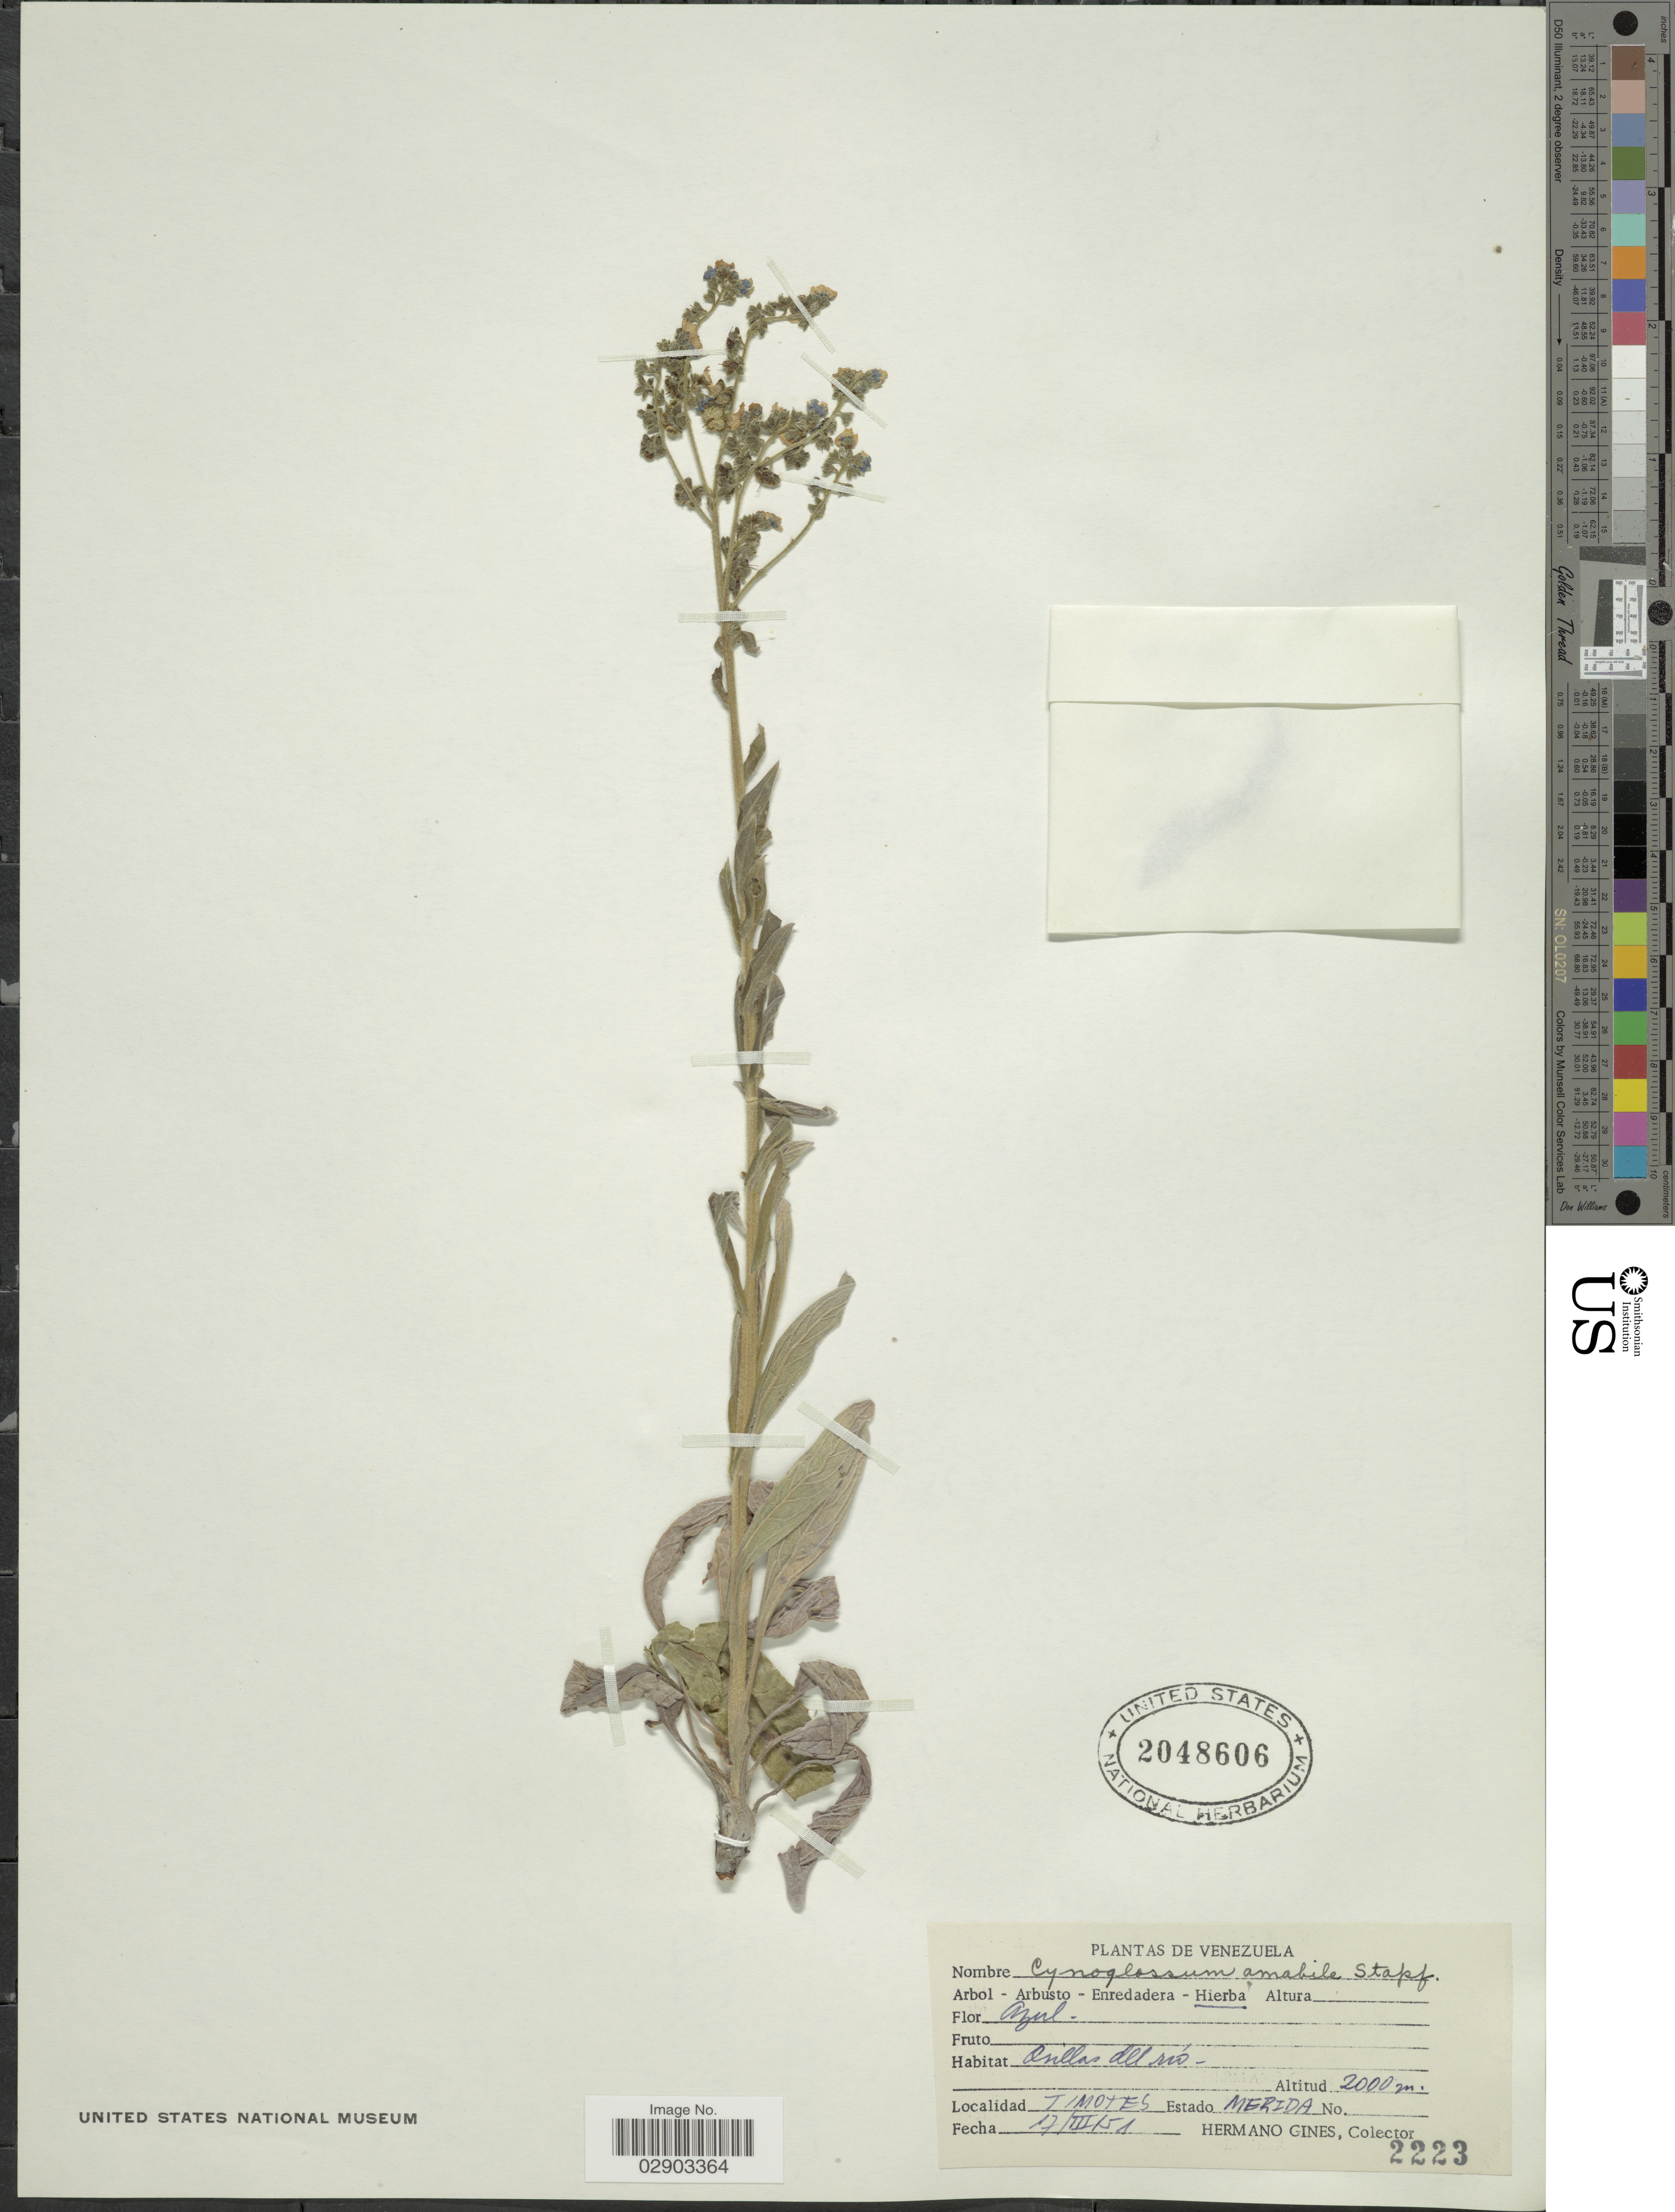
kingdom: Plantae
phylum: Tracheophyta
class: Magnoliopsida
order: Boraginales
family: Boraginaceae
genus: Cynoglossum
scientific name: Cynoglossum amabile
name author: Stapf & J.R. Drumm.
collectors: Bro. Gines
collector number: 2223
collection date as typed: Transcribed d/m/y: 17/3/51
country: Venezuela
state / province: Mérida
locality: Timotes.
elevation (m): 2000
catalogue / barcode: US 2048606